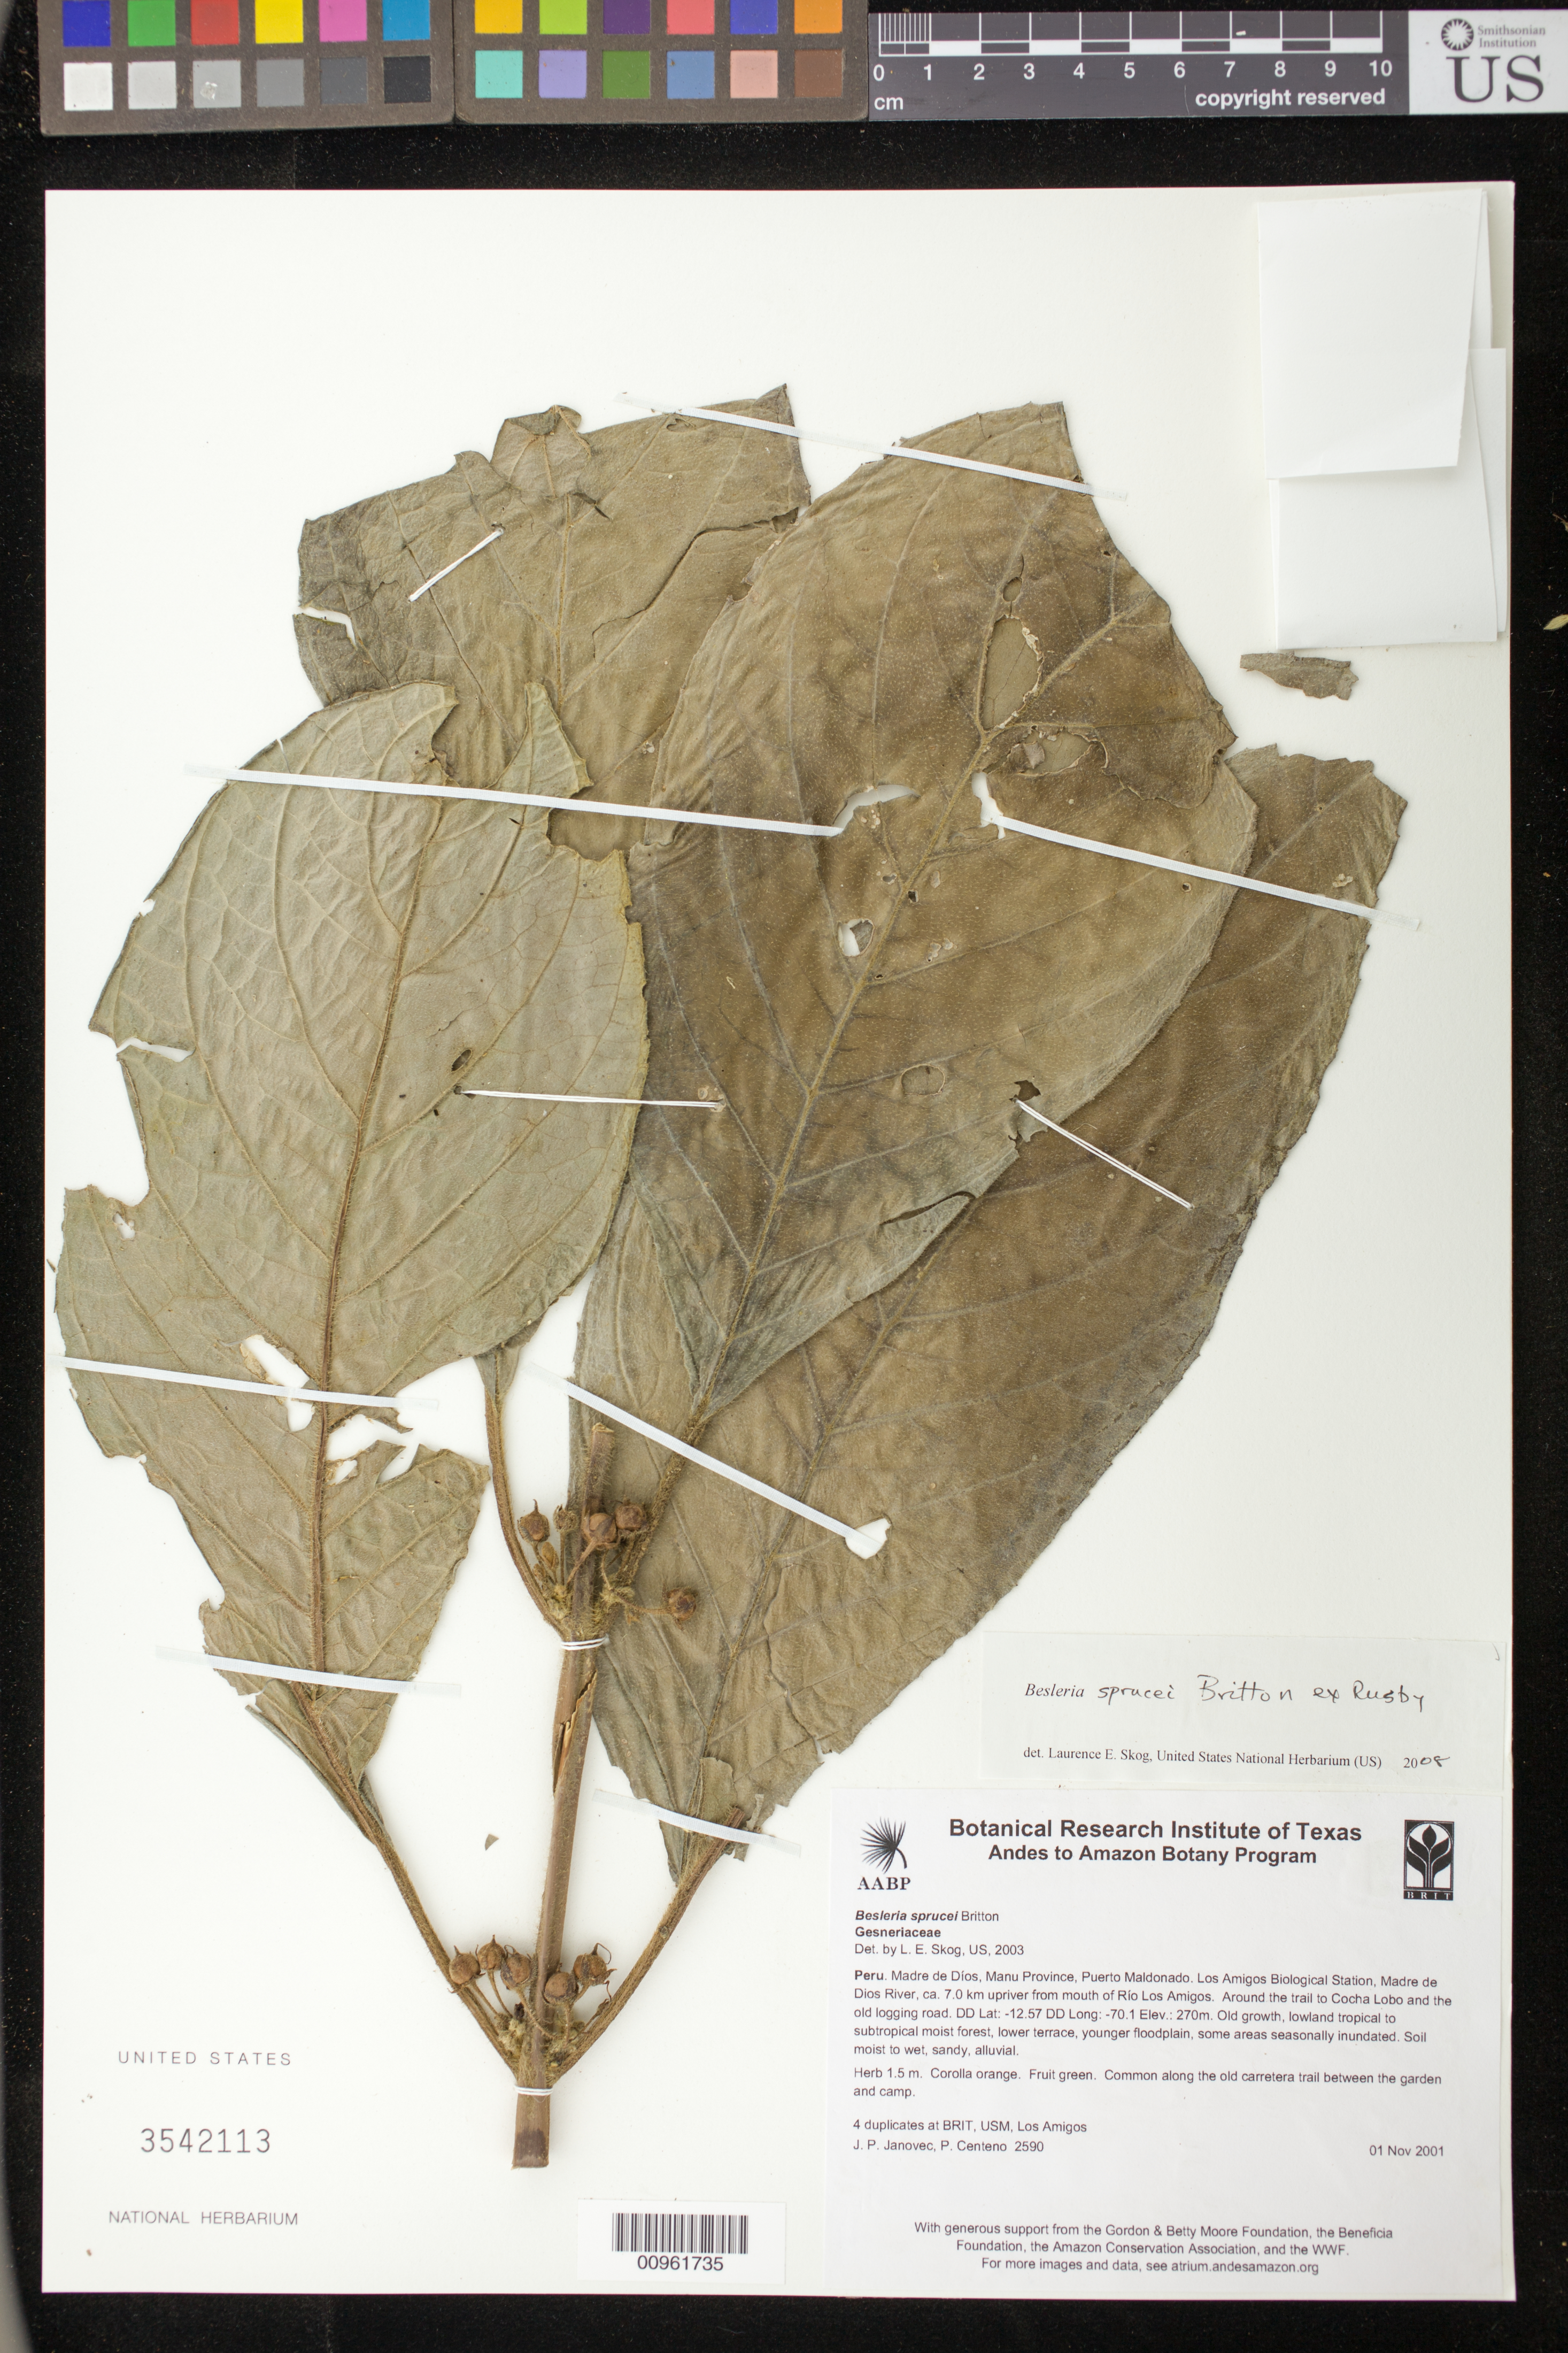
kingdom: Plantae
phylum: Tracheophyta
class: Magnoliopsida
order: Lamiales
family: Gesneriaceae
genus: Besleria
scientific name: Besleria sprucei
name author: Britton ex Rusby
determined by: Skog, Laurence E.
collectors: J. P. Janovec & P. Centeno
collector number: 2590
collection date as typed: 01 Nov 2001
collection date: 2001-11-01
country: Peru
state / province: Madre de Dios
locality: Madre de Dios, Manu Province, Puerto Maldonado. Los Amigos Biological Station, Madre de Dios River, ca. 7.0 km upriver from mouth of Rio Los Amigos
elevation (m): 270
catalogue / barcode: US 3542113